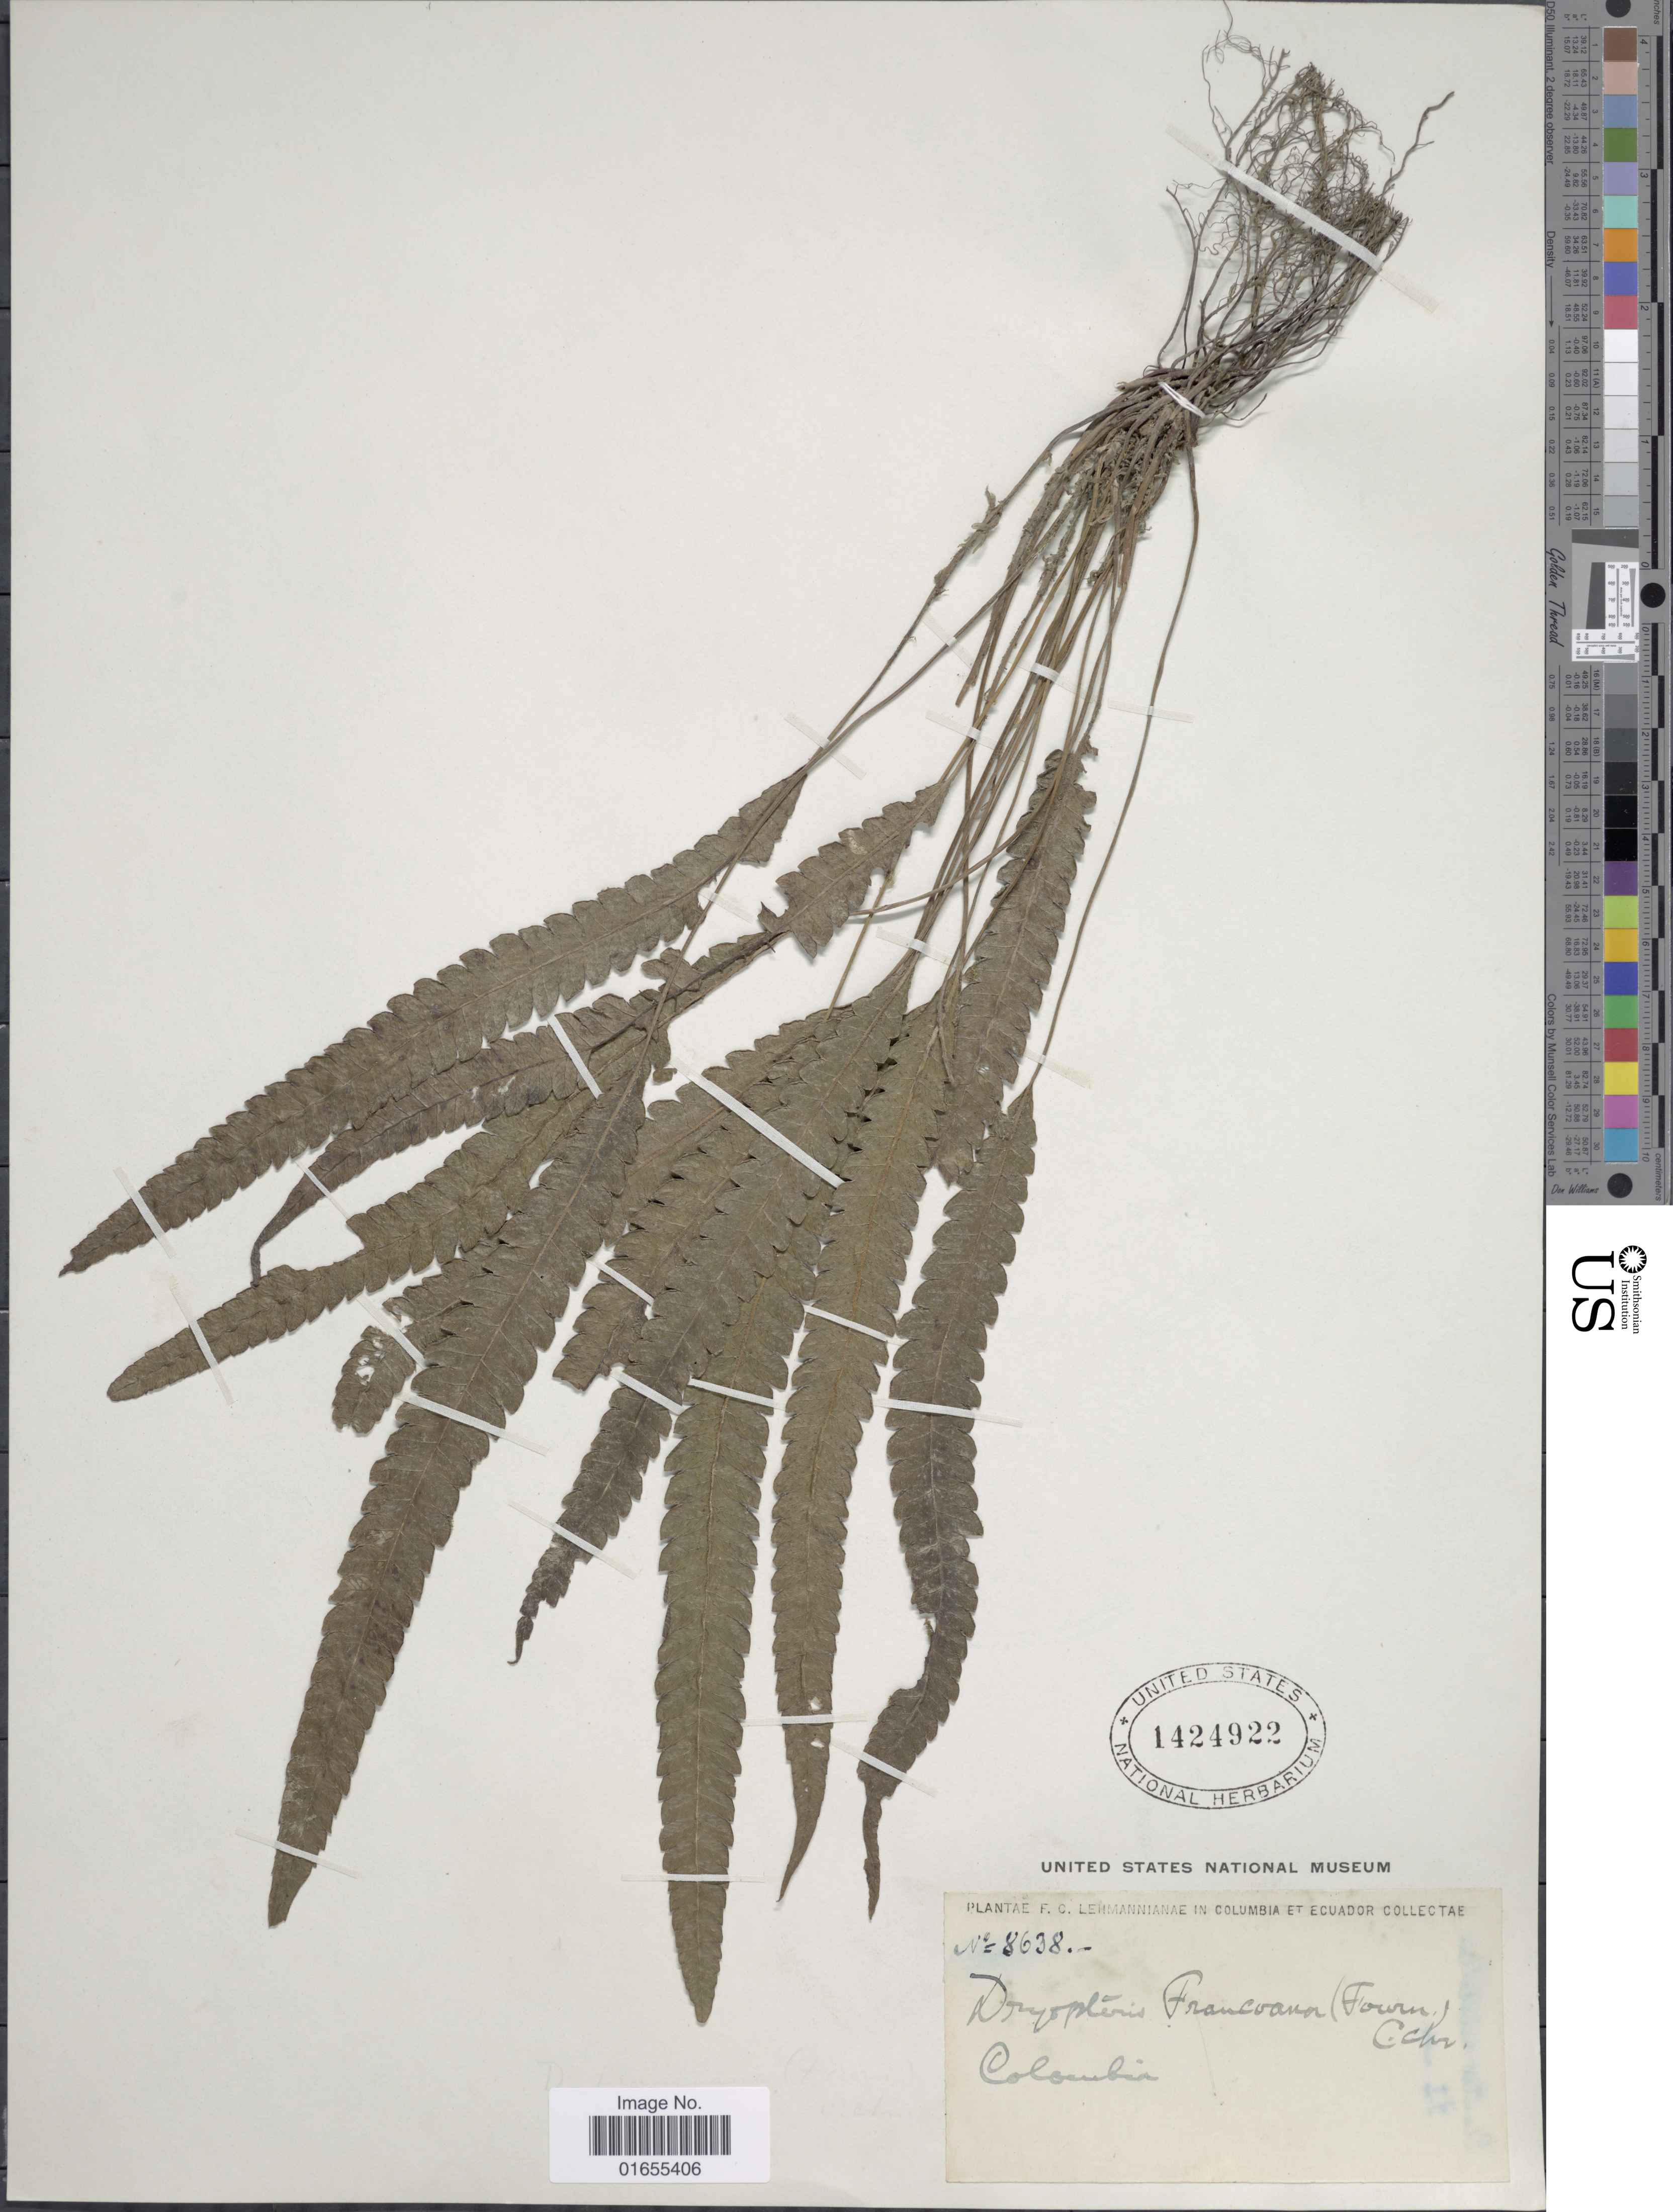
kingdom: Plantae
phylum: Tracheophyta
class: Polypodiopsida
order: Polypodiales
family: Thelypteridaceae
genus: Goniopteris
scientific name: Goniopteris francoana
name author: (E. Fourn.) Á. Löve & D. Löve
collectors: F. C. Lehmann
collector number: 8638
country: Colombia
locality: Colombia.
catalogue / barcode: US 1424922